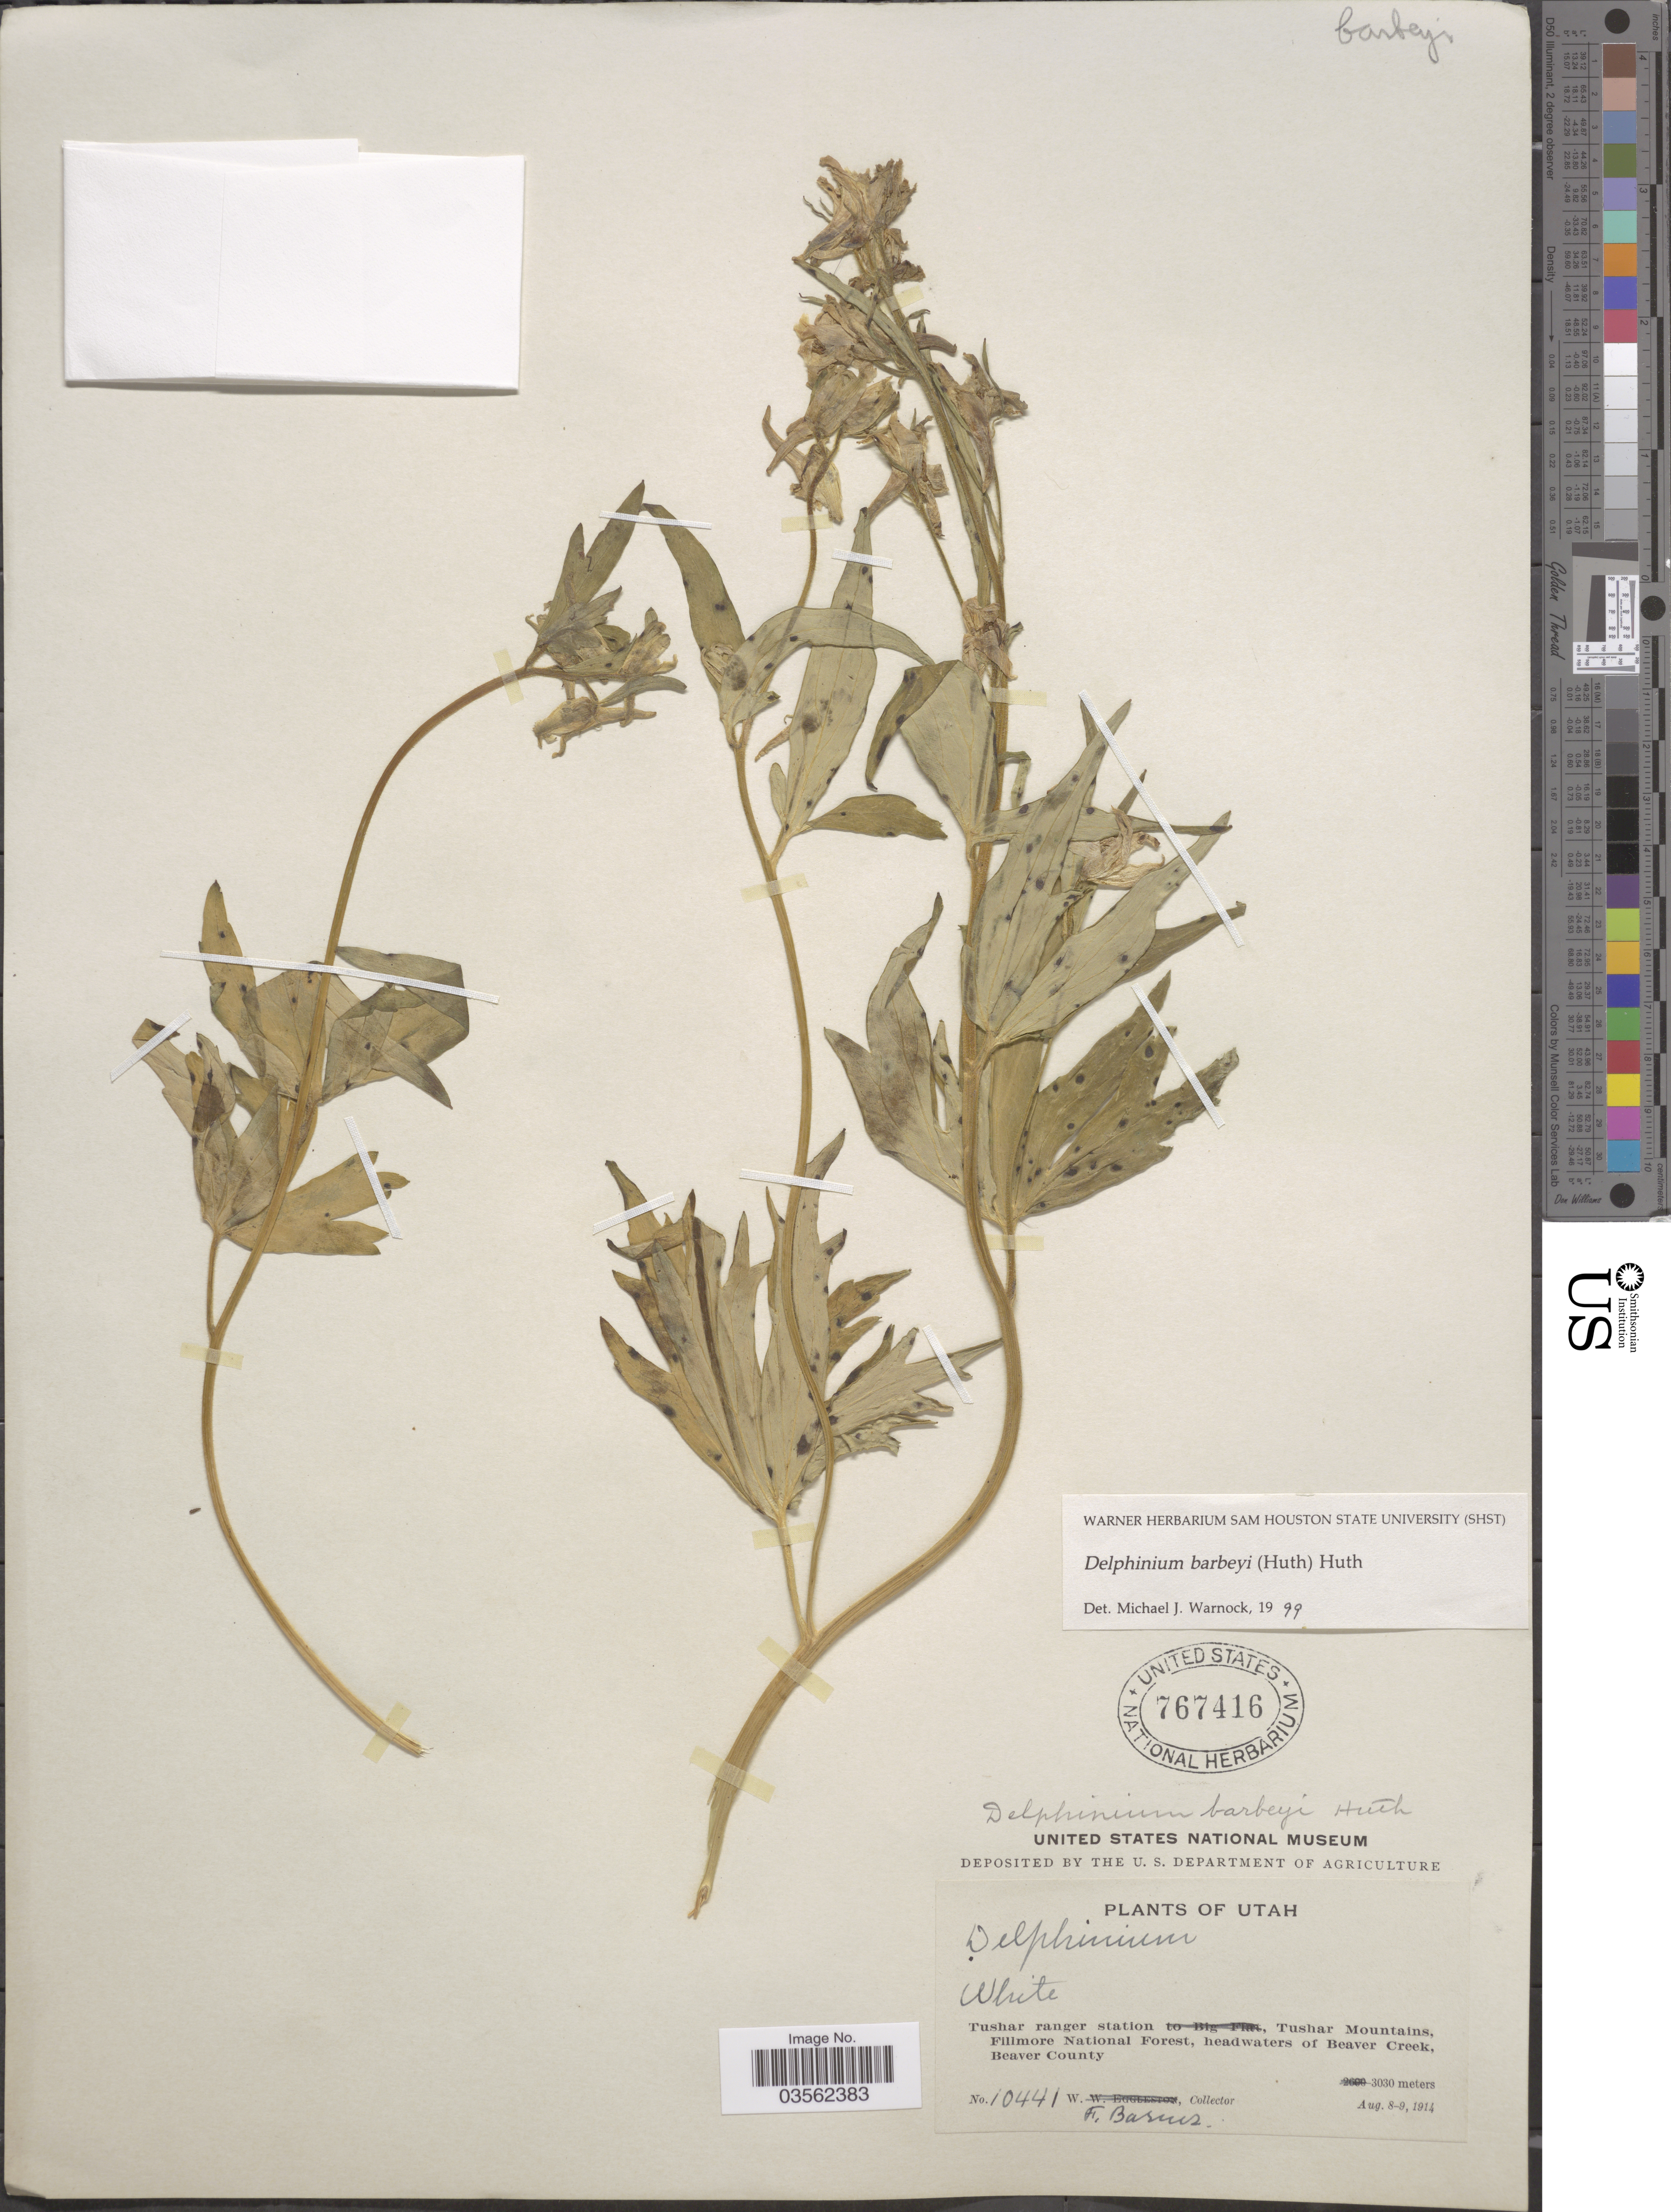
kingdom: Plantae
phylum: Tracheophyta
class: Magnoliopsida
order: Ranunculales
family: Ranunculaceae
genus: Delphinium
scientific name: Delphinium barbeyi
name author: (Huth) Huth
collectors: W. Barnes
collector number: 10441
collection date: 1914-08-08/1914-08-09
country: United States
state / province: Utah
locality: Tushar ranger station, Tushar Mountains, Fillmore National Forest, headwaters of Beaver Creek, Beaver County.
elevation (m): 3030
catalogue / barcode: US 767416